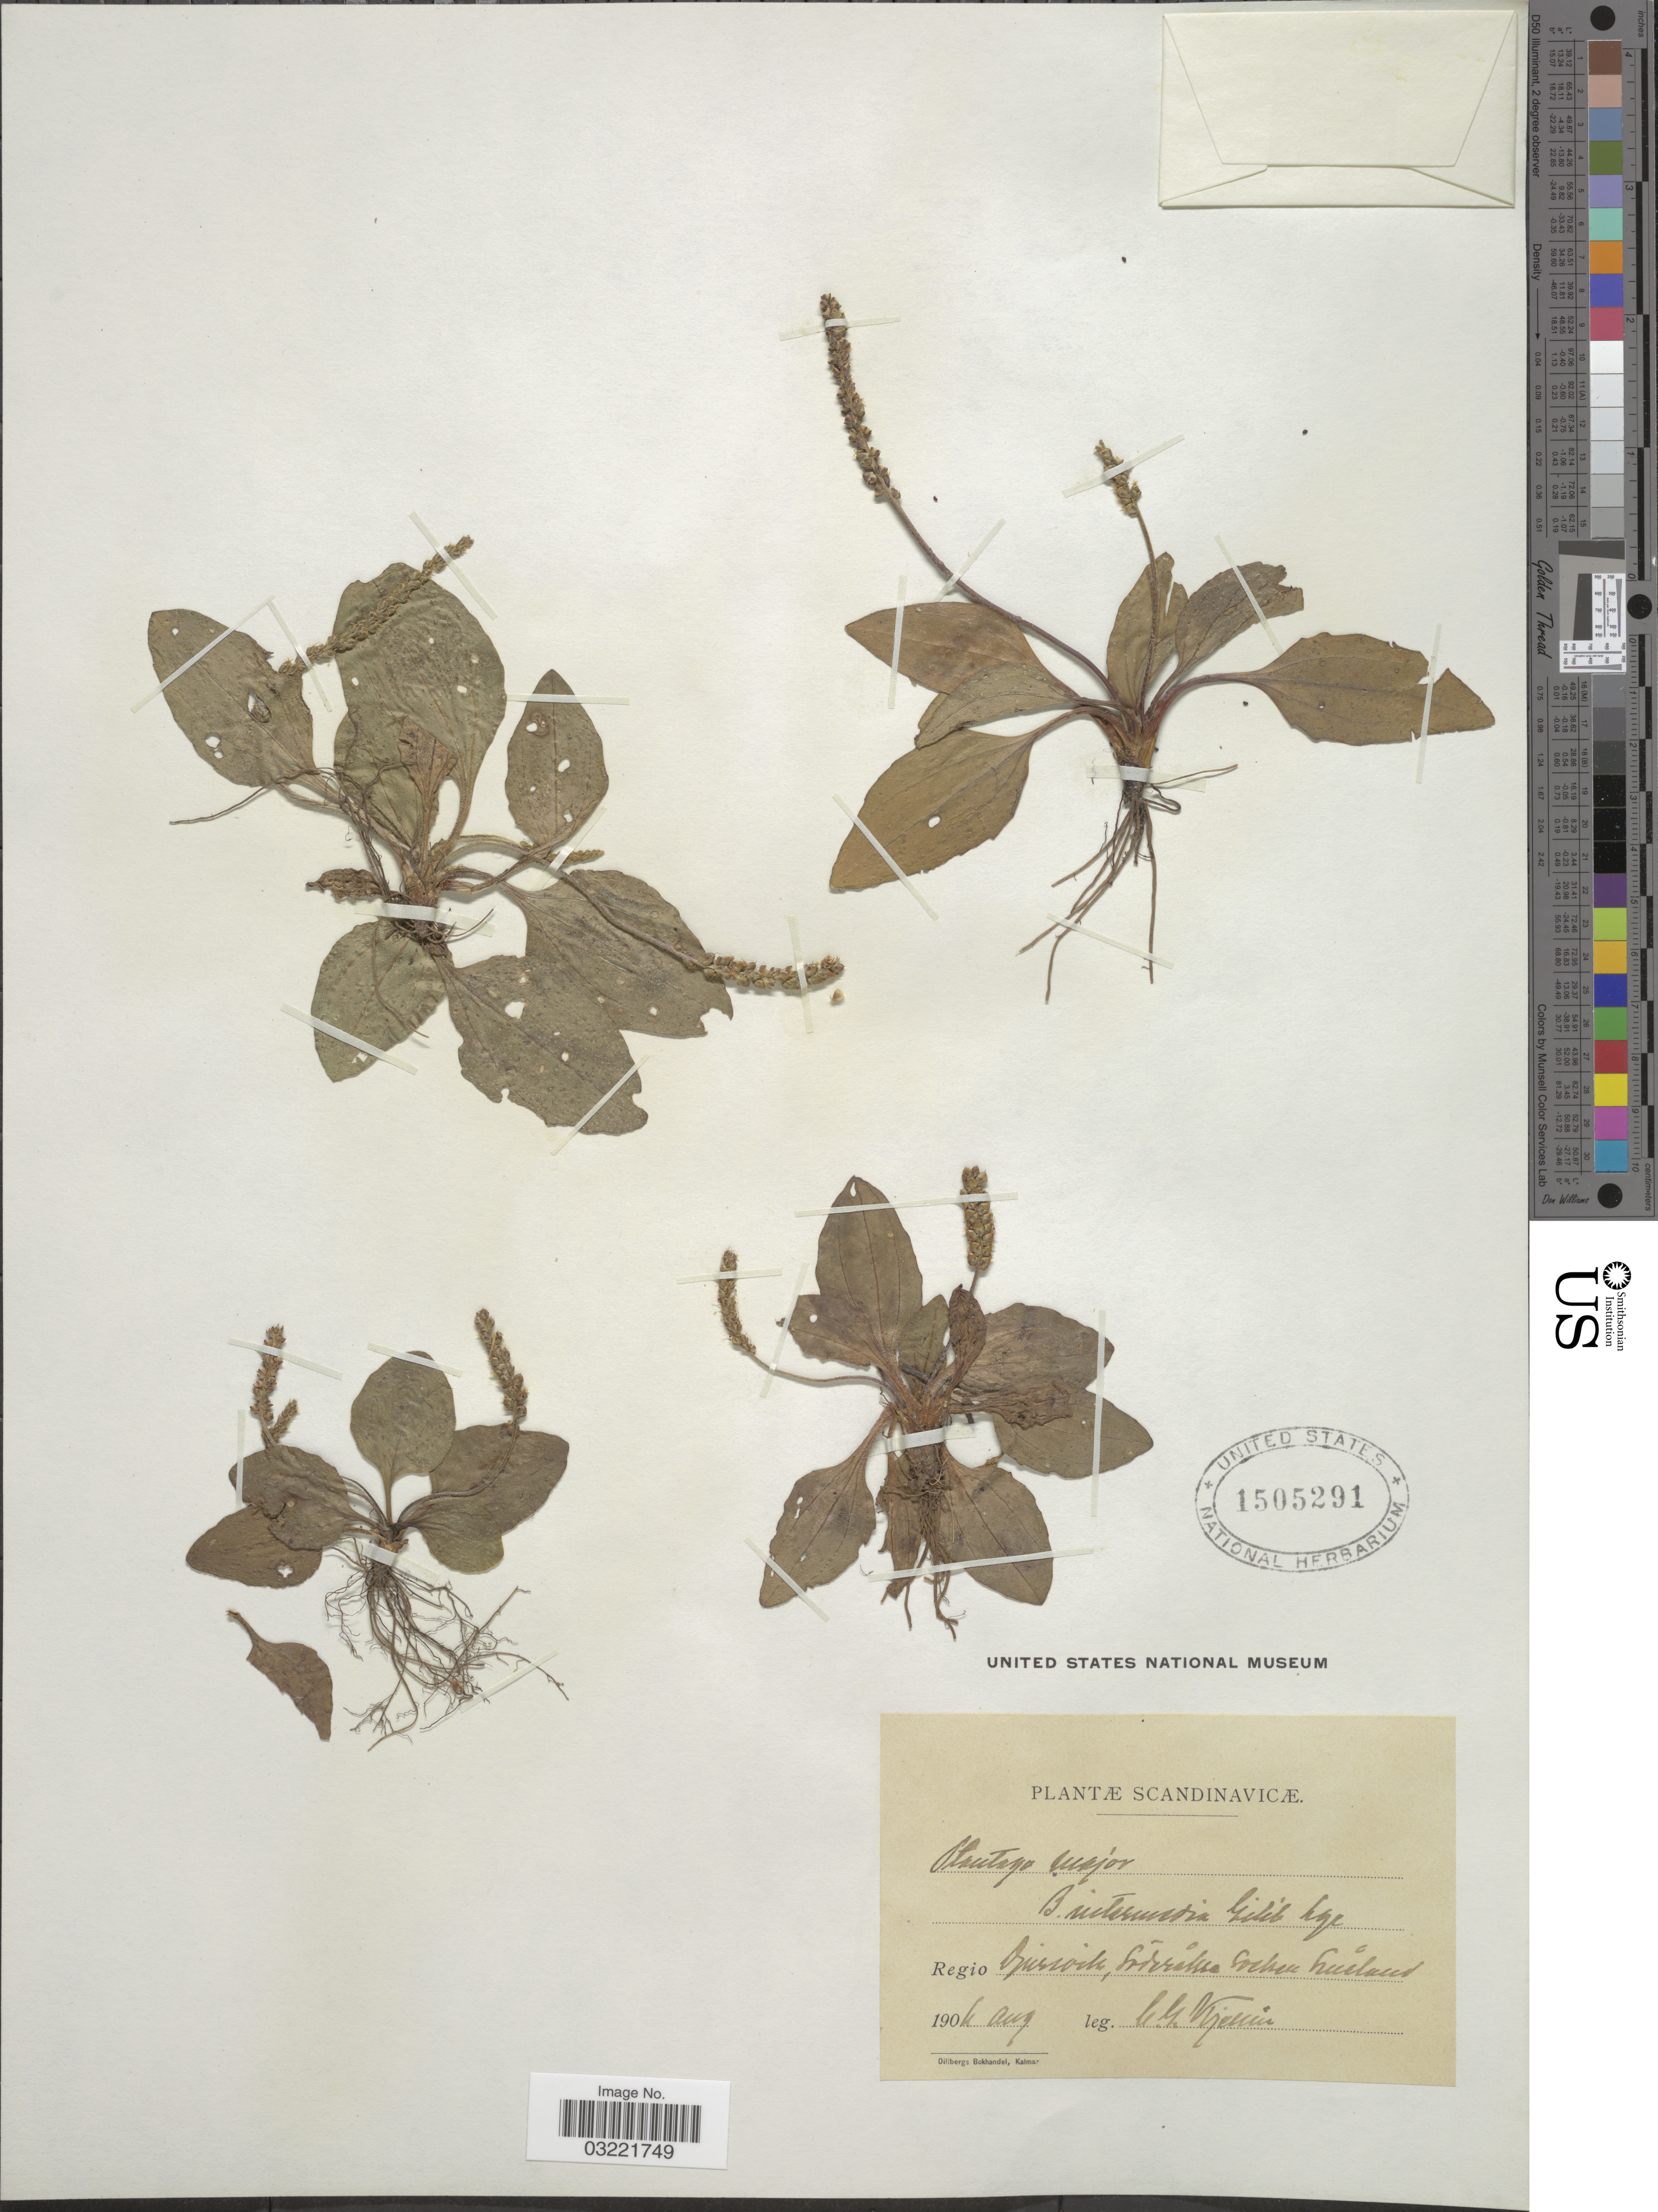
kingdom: Plantae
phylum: Tracheophyta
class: Magnoliopsida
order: Lamiales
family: Plantaginaceae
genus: Plantago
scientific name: Plantago major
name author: L.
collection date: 1904-08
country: Sweden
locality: Scandinavicæ. Regio Djursvik, Soderakra, socken Smaland.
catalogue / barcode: US 1505291